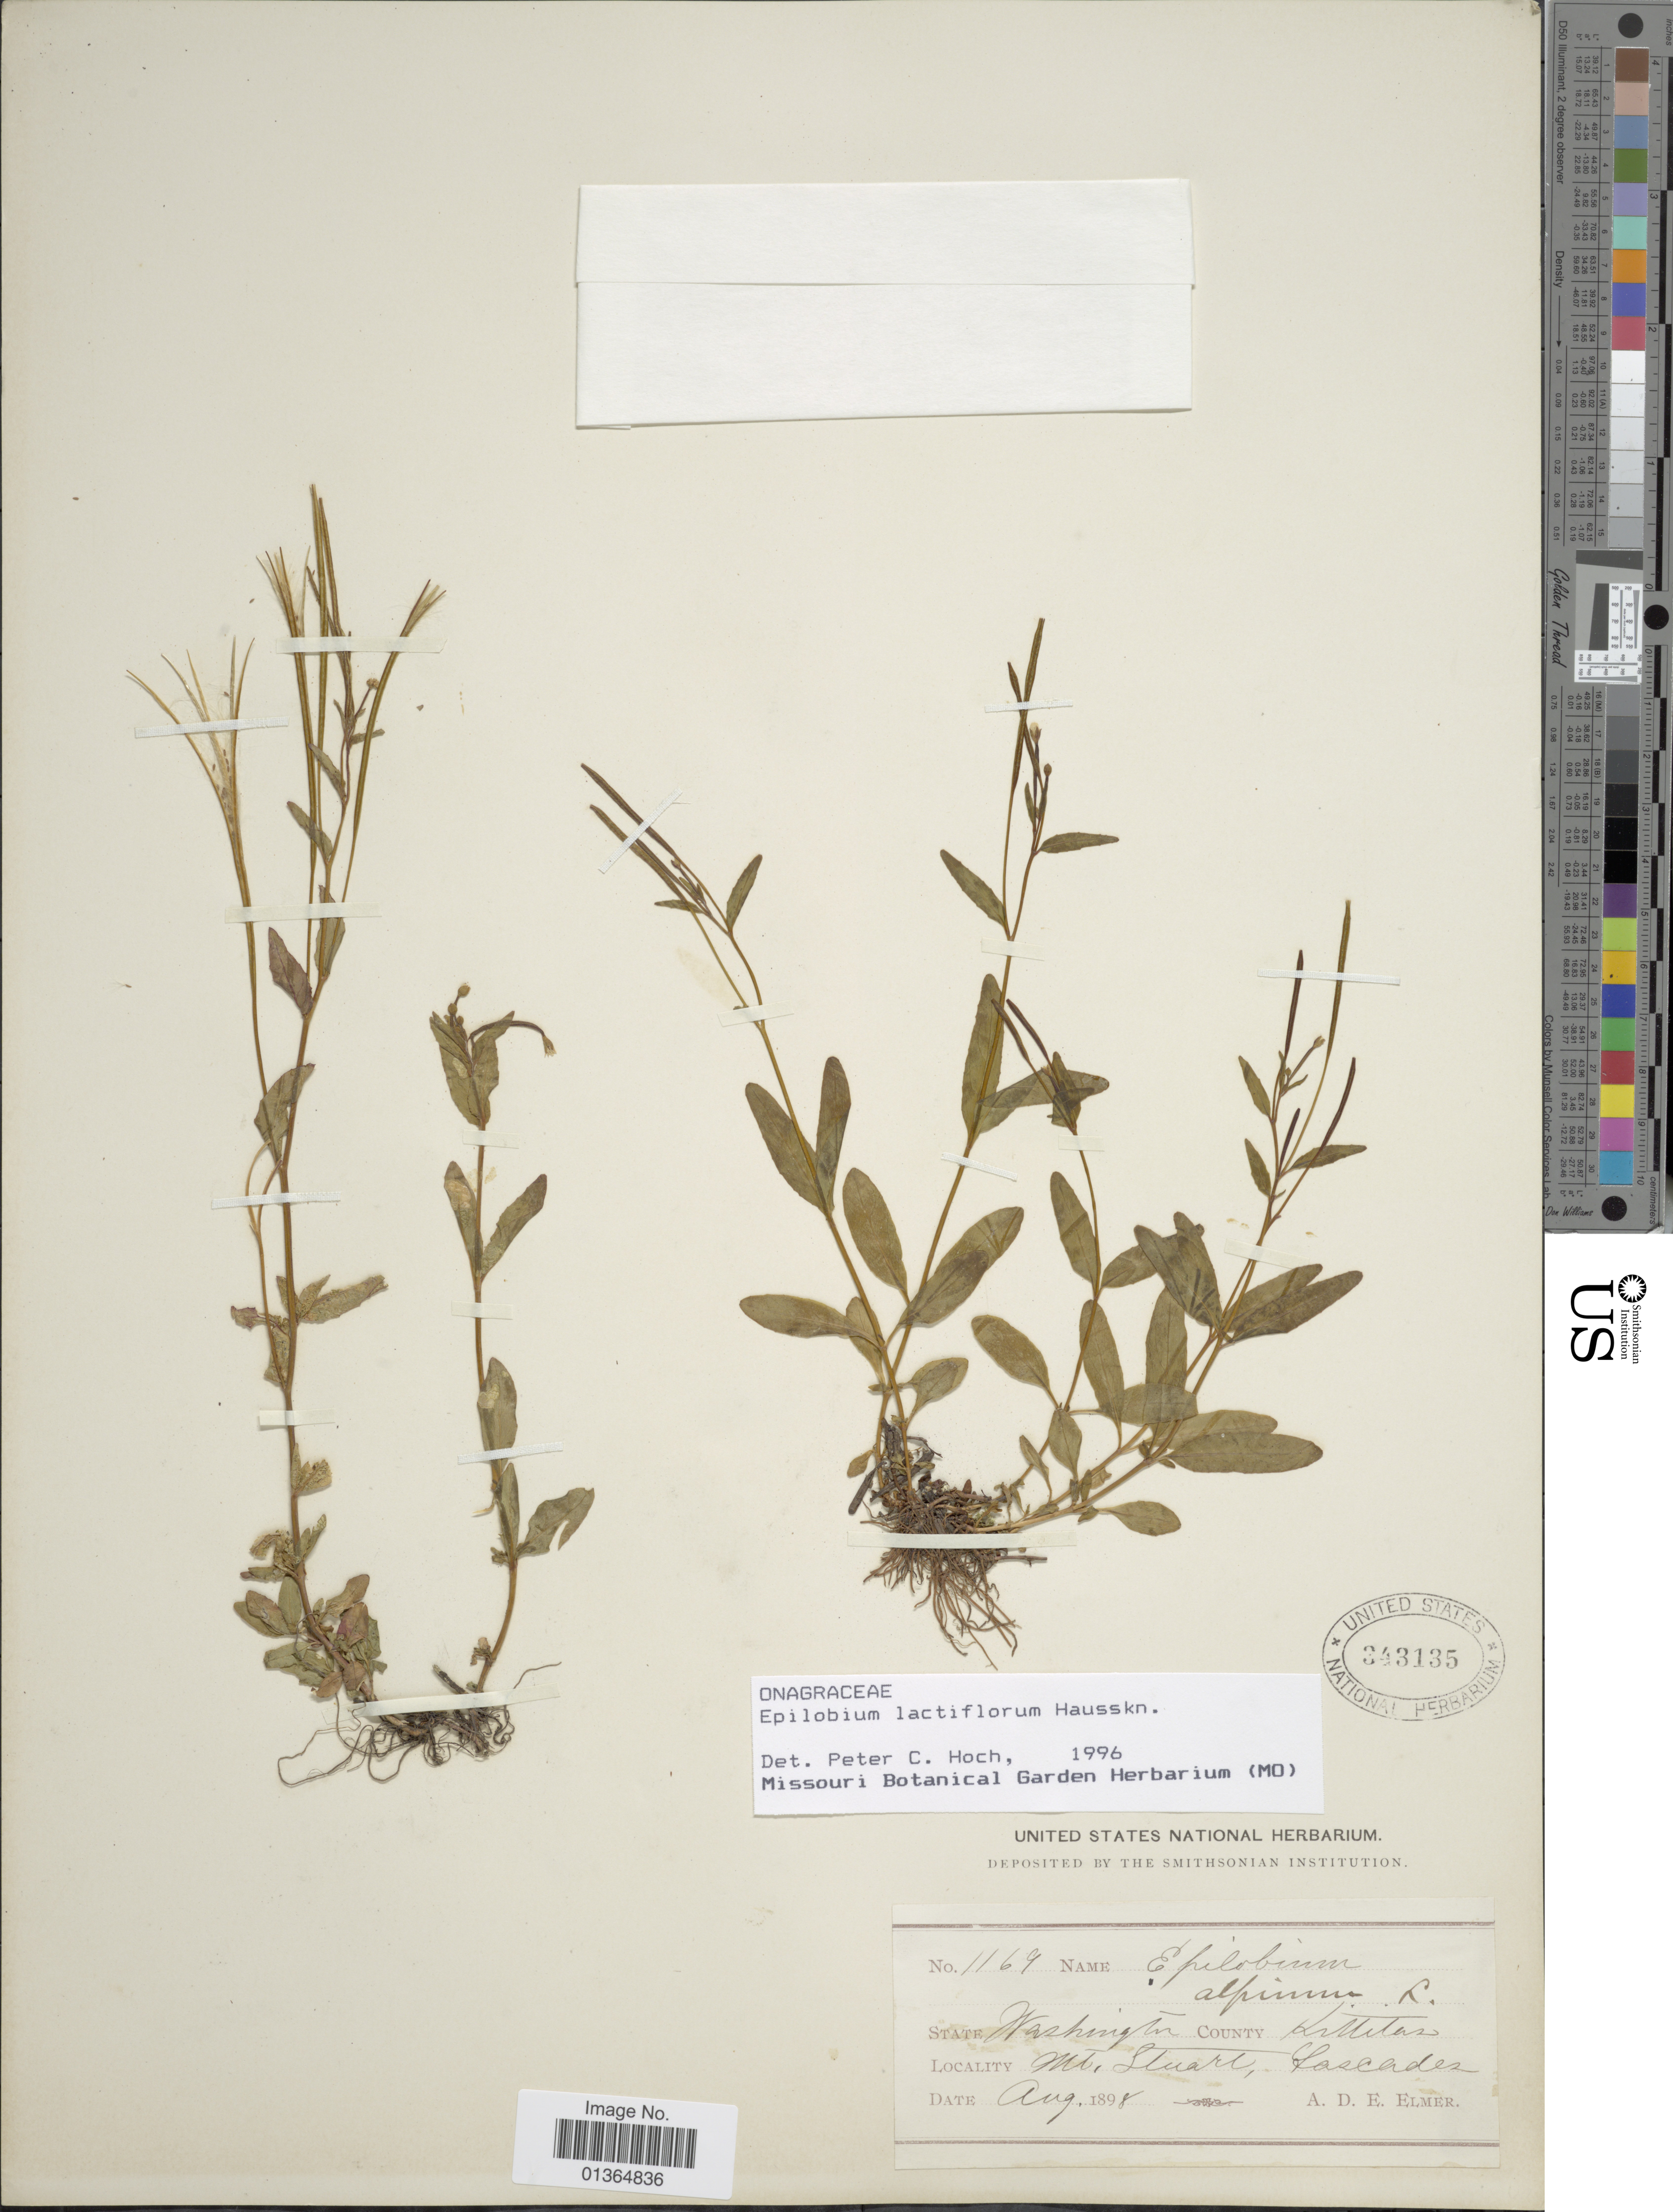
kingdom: Plantae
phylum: Tracheophyta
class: Magnoliopsida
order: Myrtales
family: Onagraceae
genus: Epilobium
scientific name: Epilobium lactiflorum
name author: Hausskn.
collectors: A. D. E. Elmer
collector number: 1169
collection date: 1898-08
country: United States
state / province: Washington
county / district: Kittitas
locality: County Kittitas. Mt. Stuart, Cascades.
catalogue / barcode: US 343135